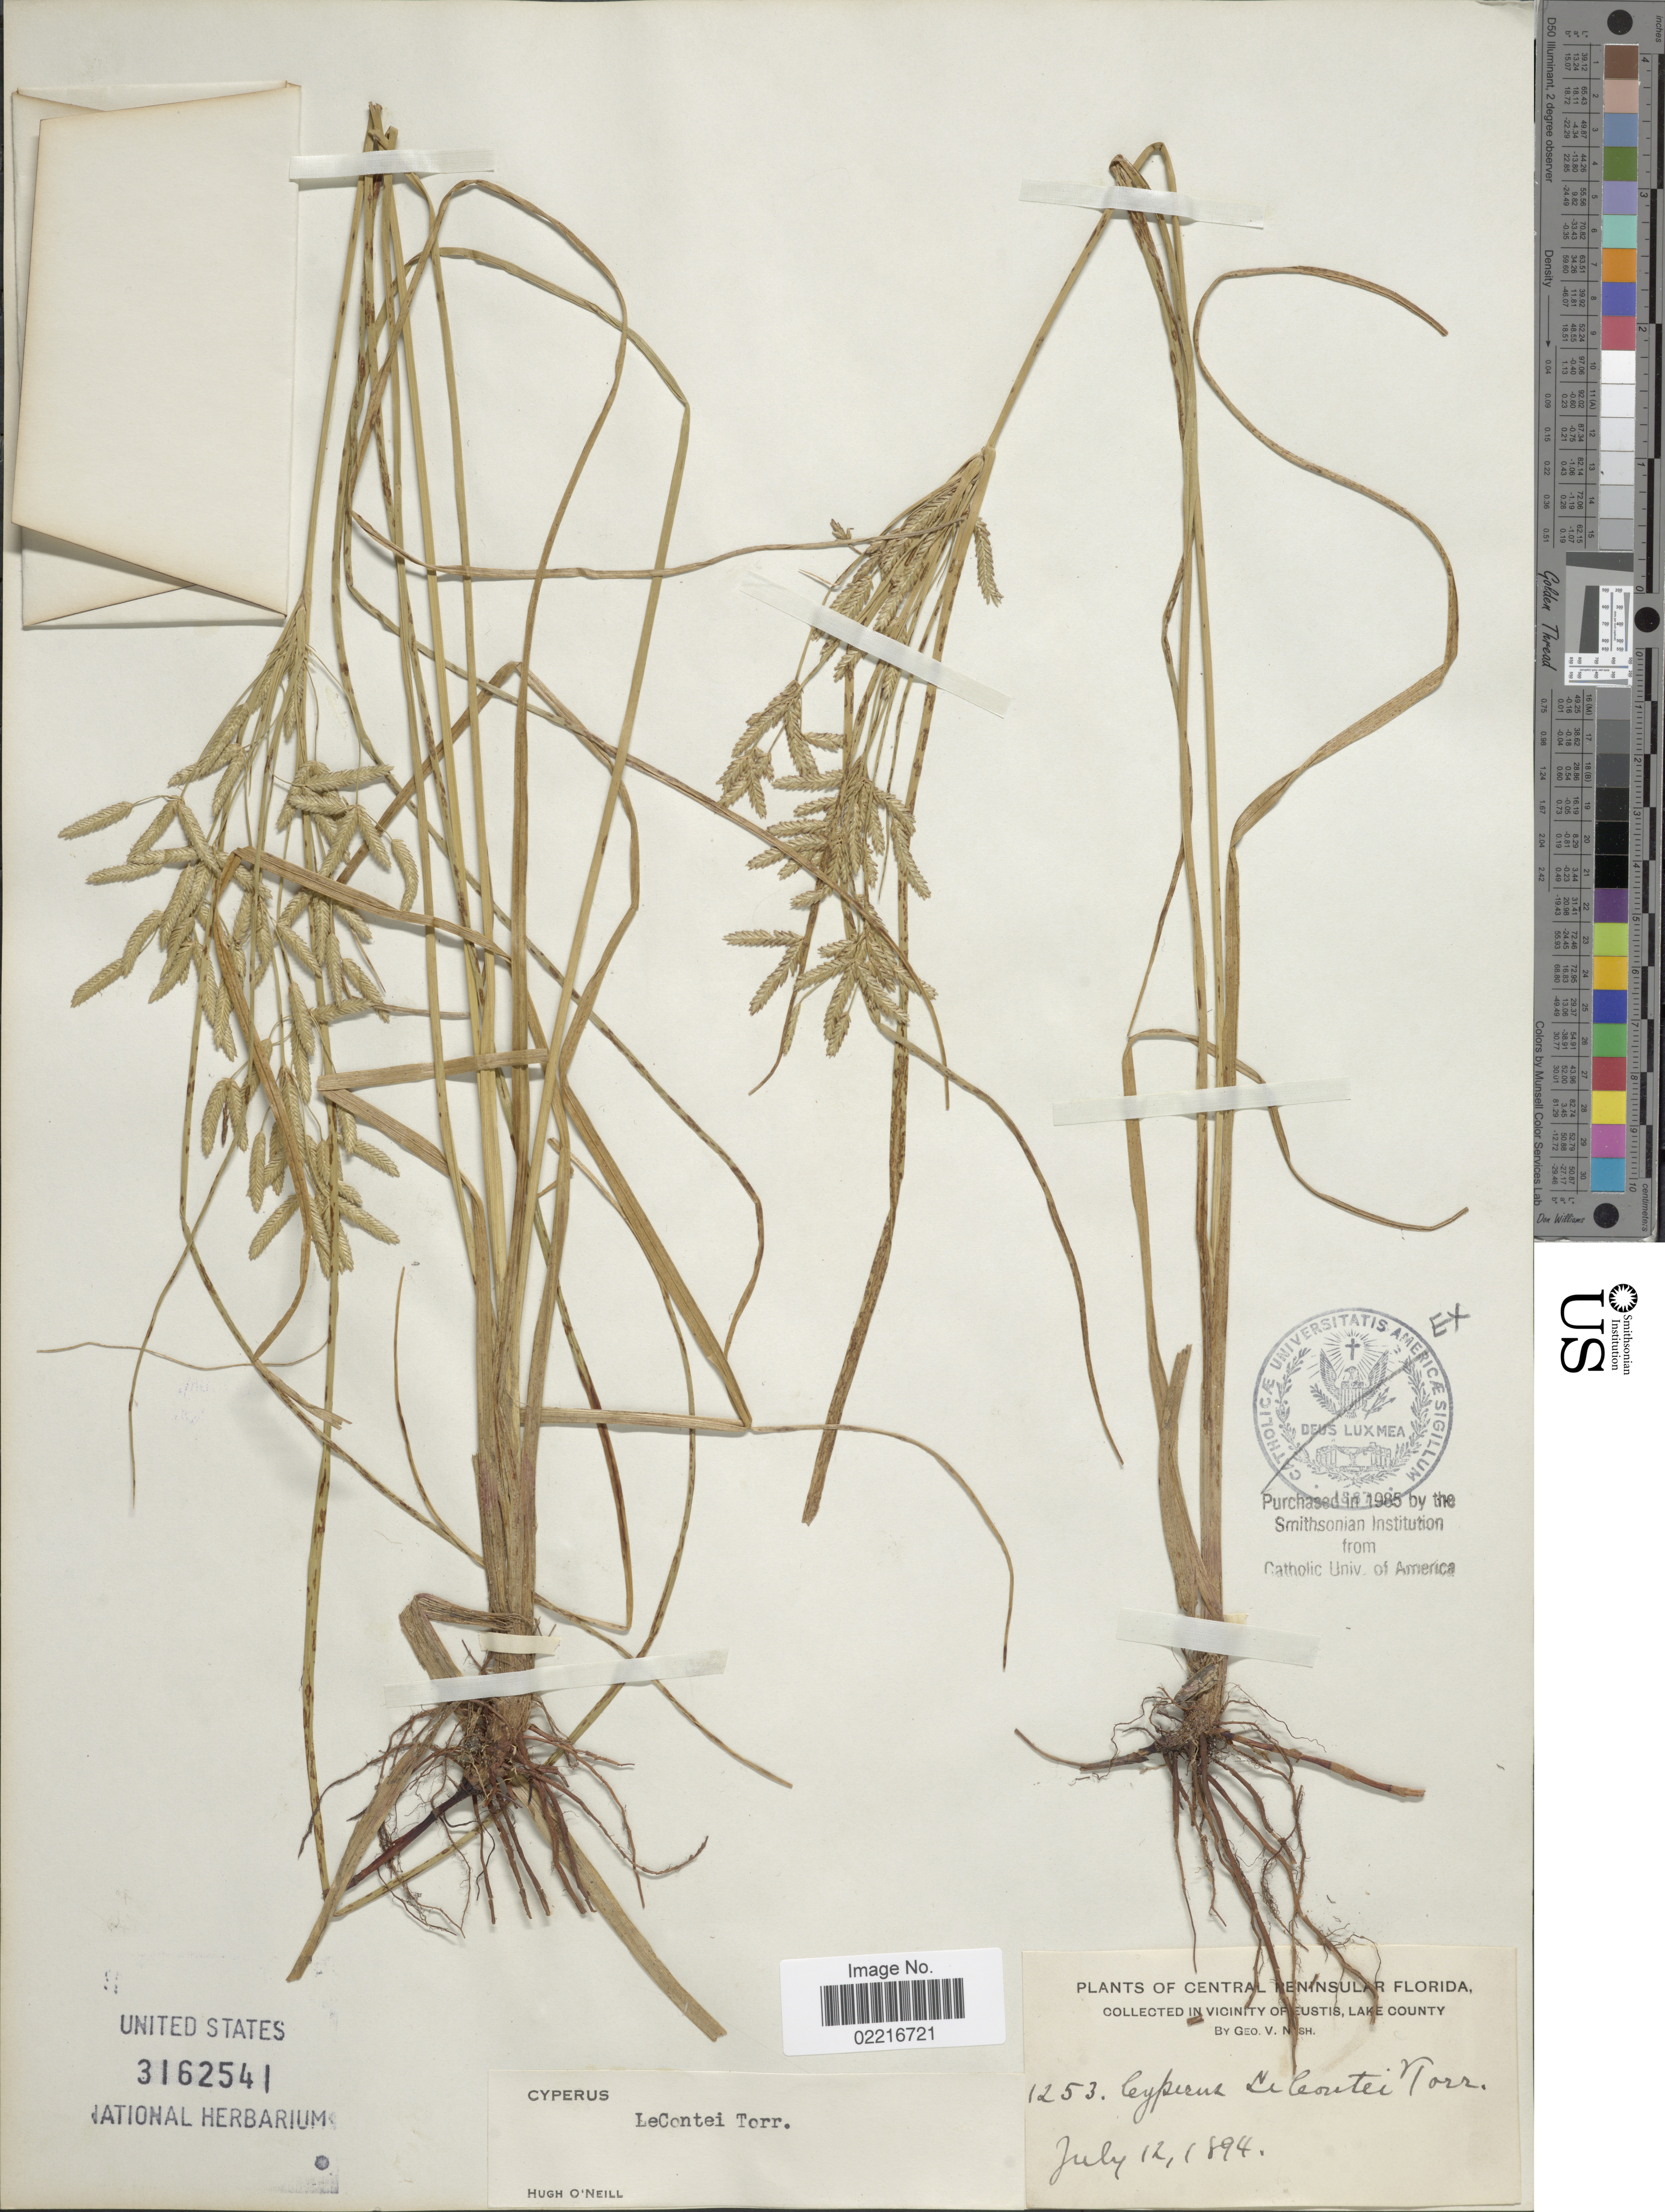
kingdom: Plantae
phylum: Tracheophyta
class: Liliopsida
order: Poales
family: Cyperaceae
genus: Cyperus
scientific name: Cyperus lecontei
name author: Torr. ex Steud.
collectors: G. V. Nash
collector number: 1253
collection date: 1894-07-12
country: United States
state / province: Florida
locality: Central Peninsular, in the vicinity of Eustis, Lake County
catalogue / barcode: US 3162541